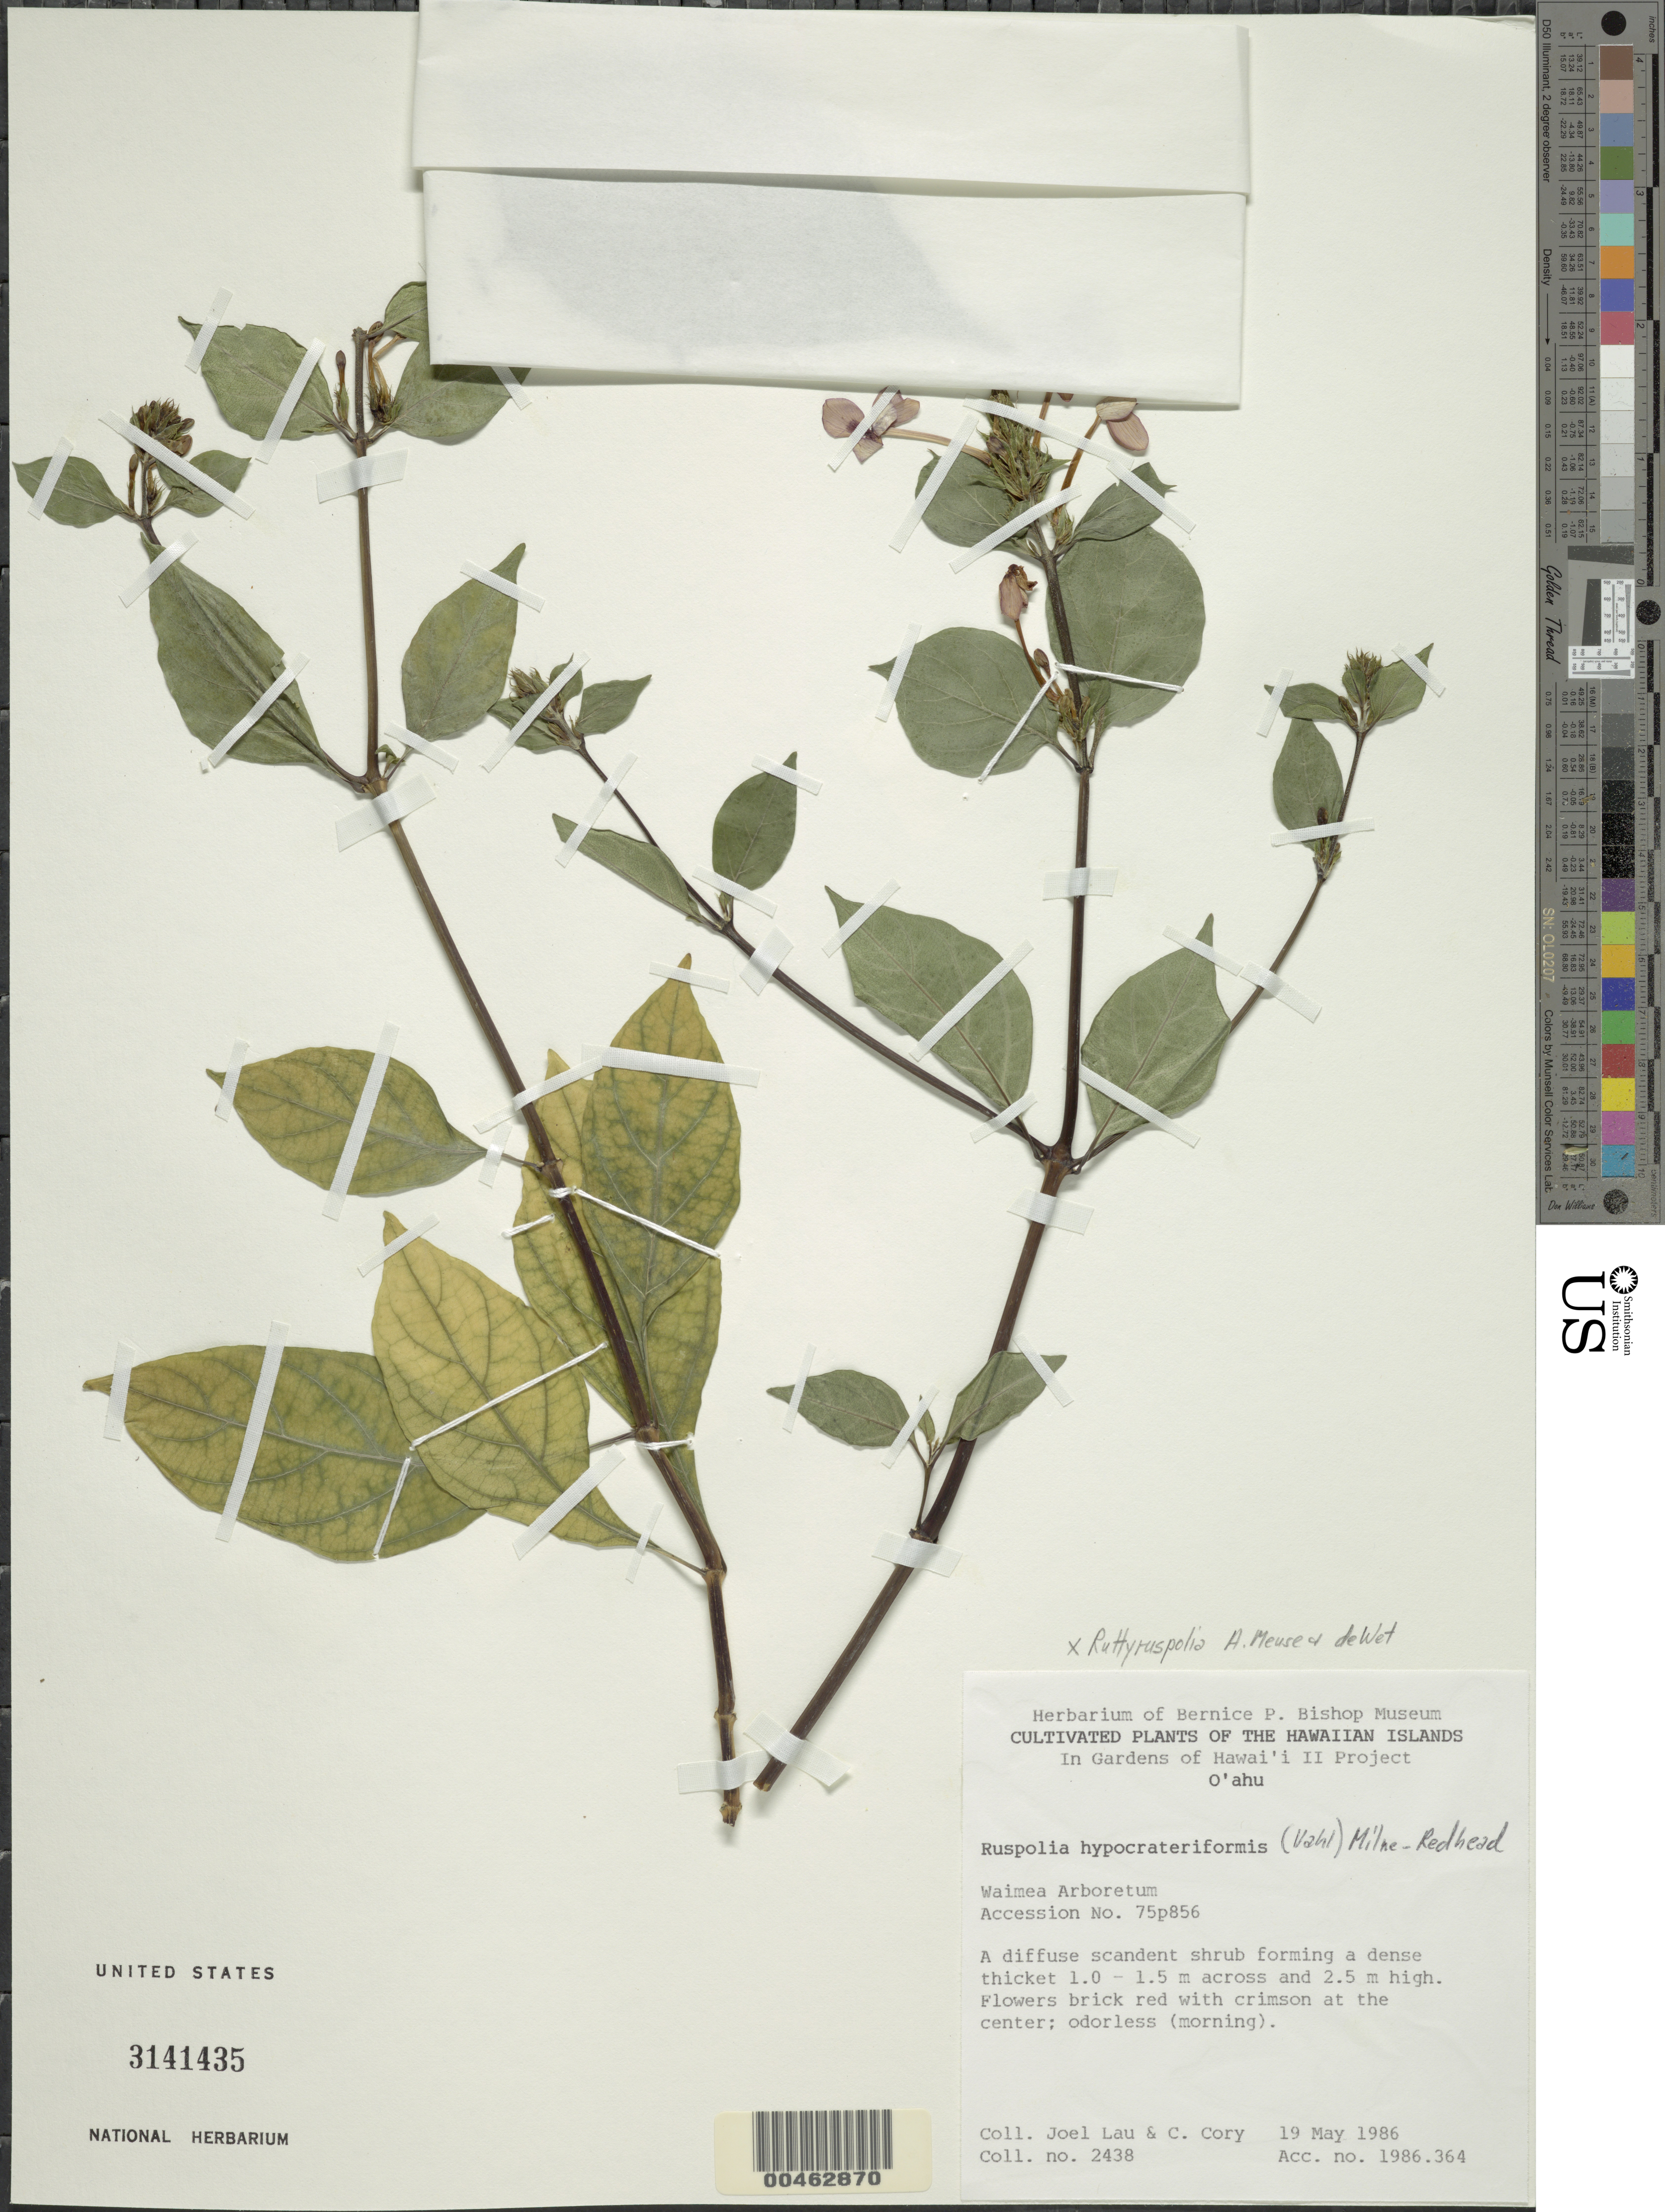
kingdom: Plantae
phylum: Tracheophyta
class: Magnoliopsida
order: Lamiales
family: Acanthaceae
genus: Ruspolia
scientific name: Ruspolia hypocrateriformis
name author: Milne-Redh.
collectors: J. Lau & C. Cory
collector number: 2438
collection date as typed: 19 May 1986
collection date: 1986-05-19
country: United States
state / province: Hawaii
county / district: Kauai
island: Kaua'i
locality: Waimea Arboretum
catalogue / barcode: US 3141435